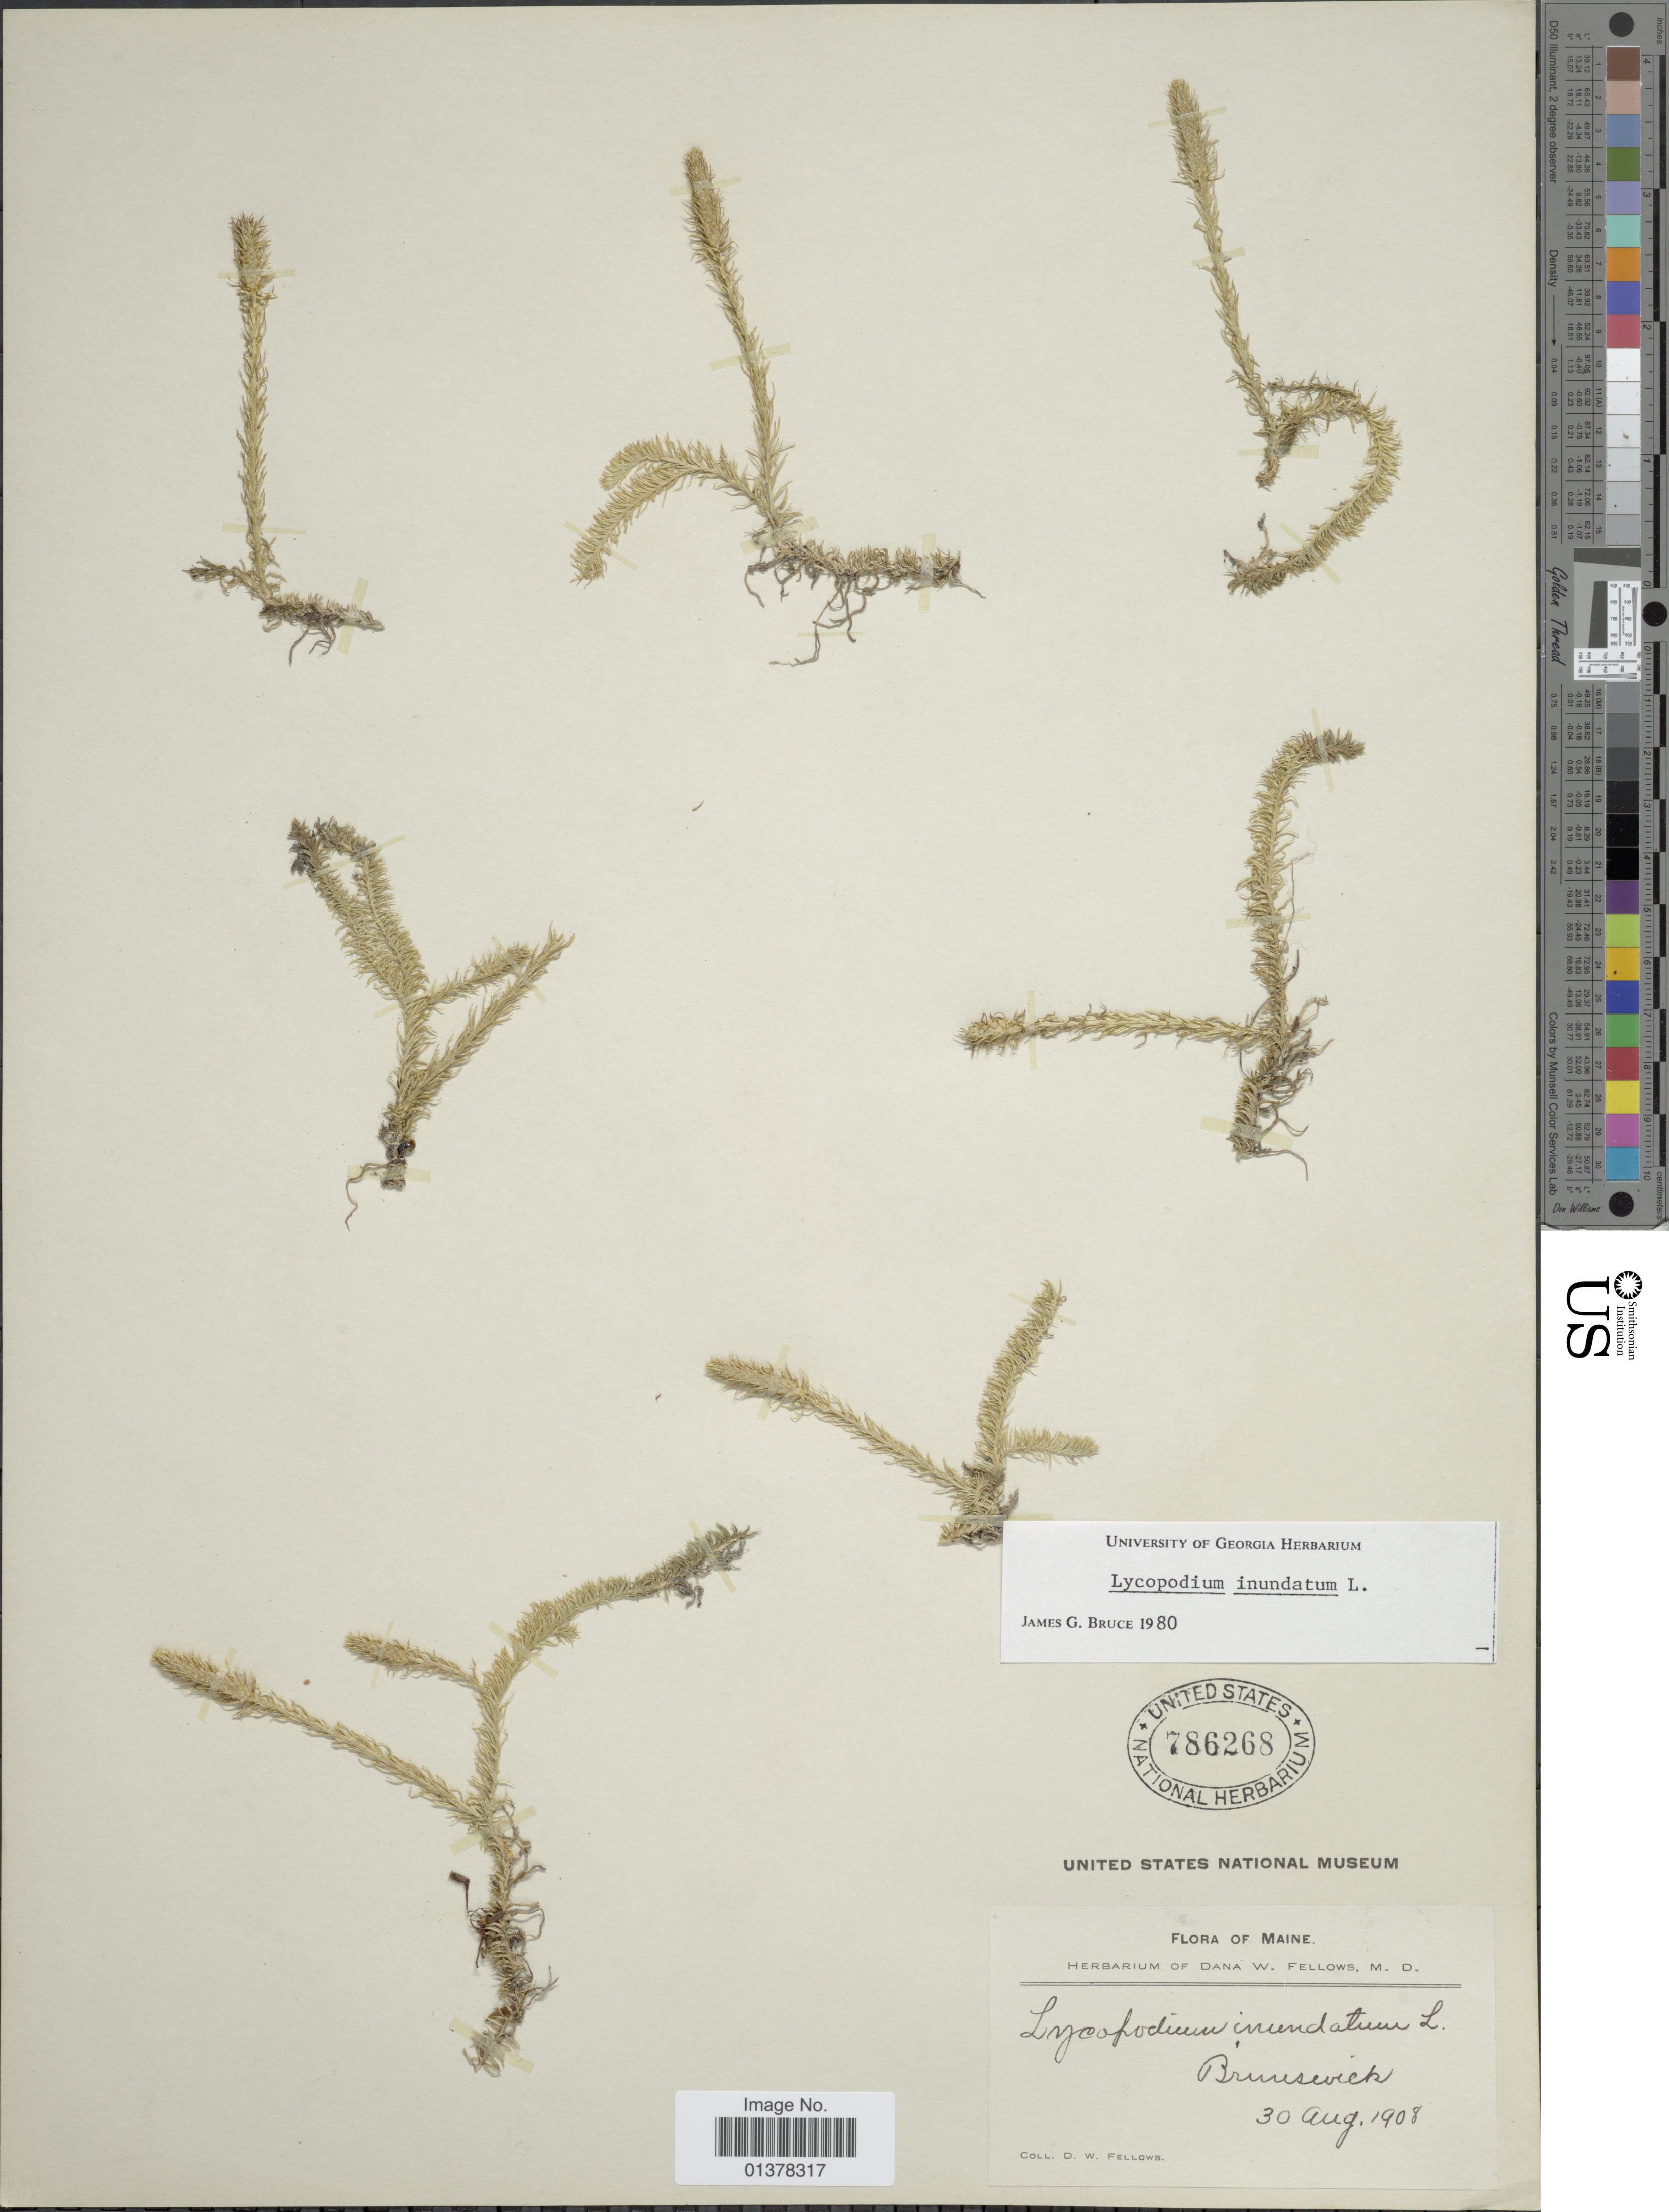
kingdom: Plantae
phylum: Tracheophyta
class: Lycopodiopsida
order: Lycopodiales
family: Lycopodiaceae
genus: Lycopodiella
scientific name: Lycopodiella inundata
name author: (L.) Holub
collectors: D. W. Fellows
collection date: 1908-08-30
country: United States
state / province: Maine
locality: Brunswick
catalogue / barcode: US 786268